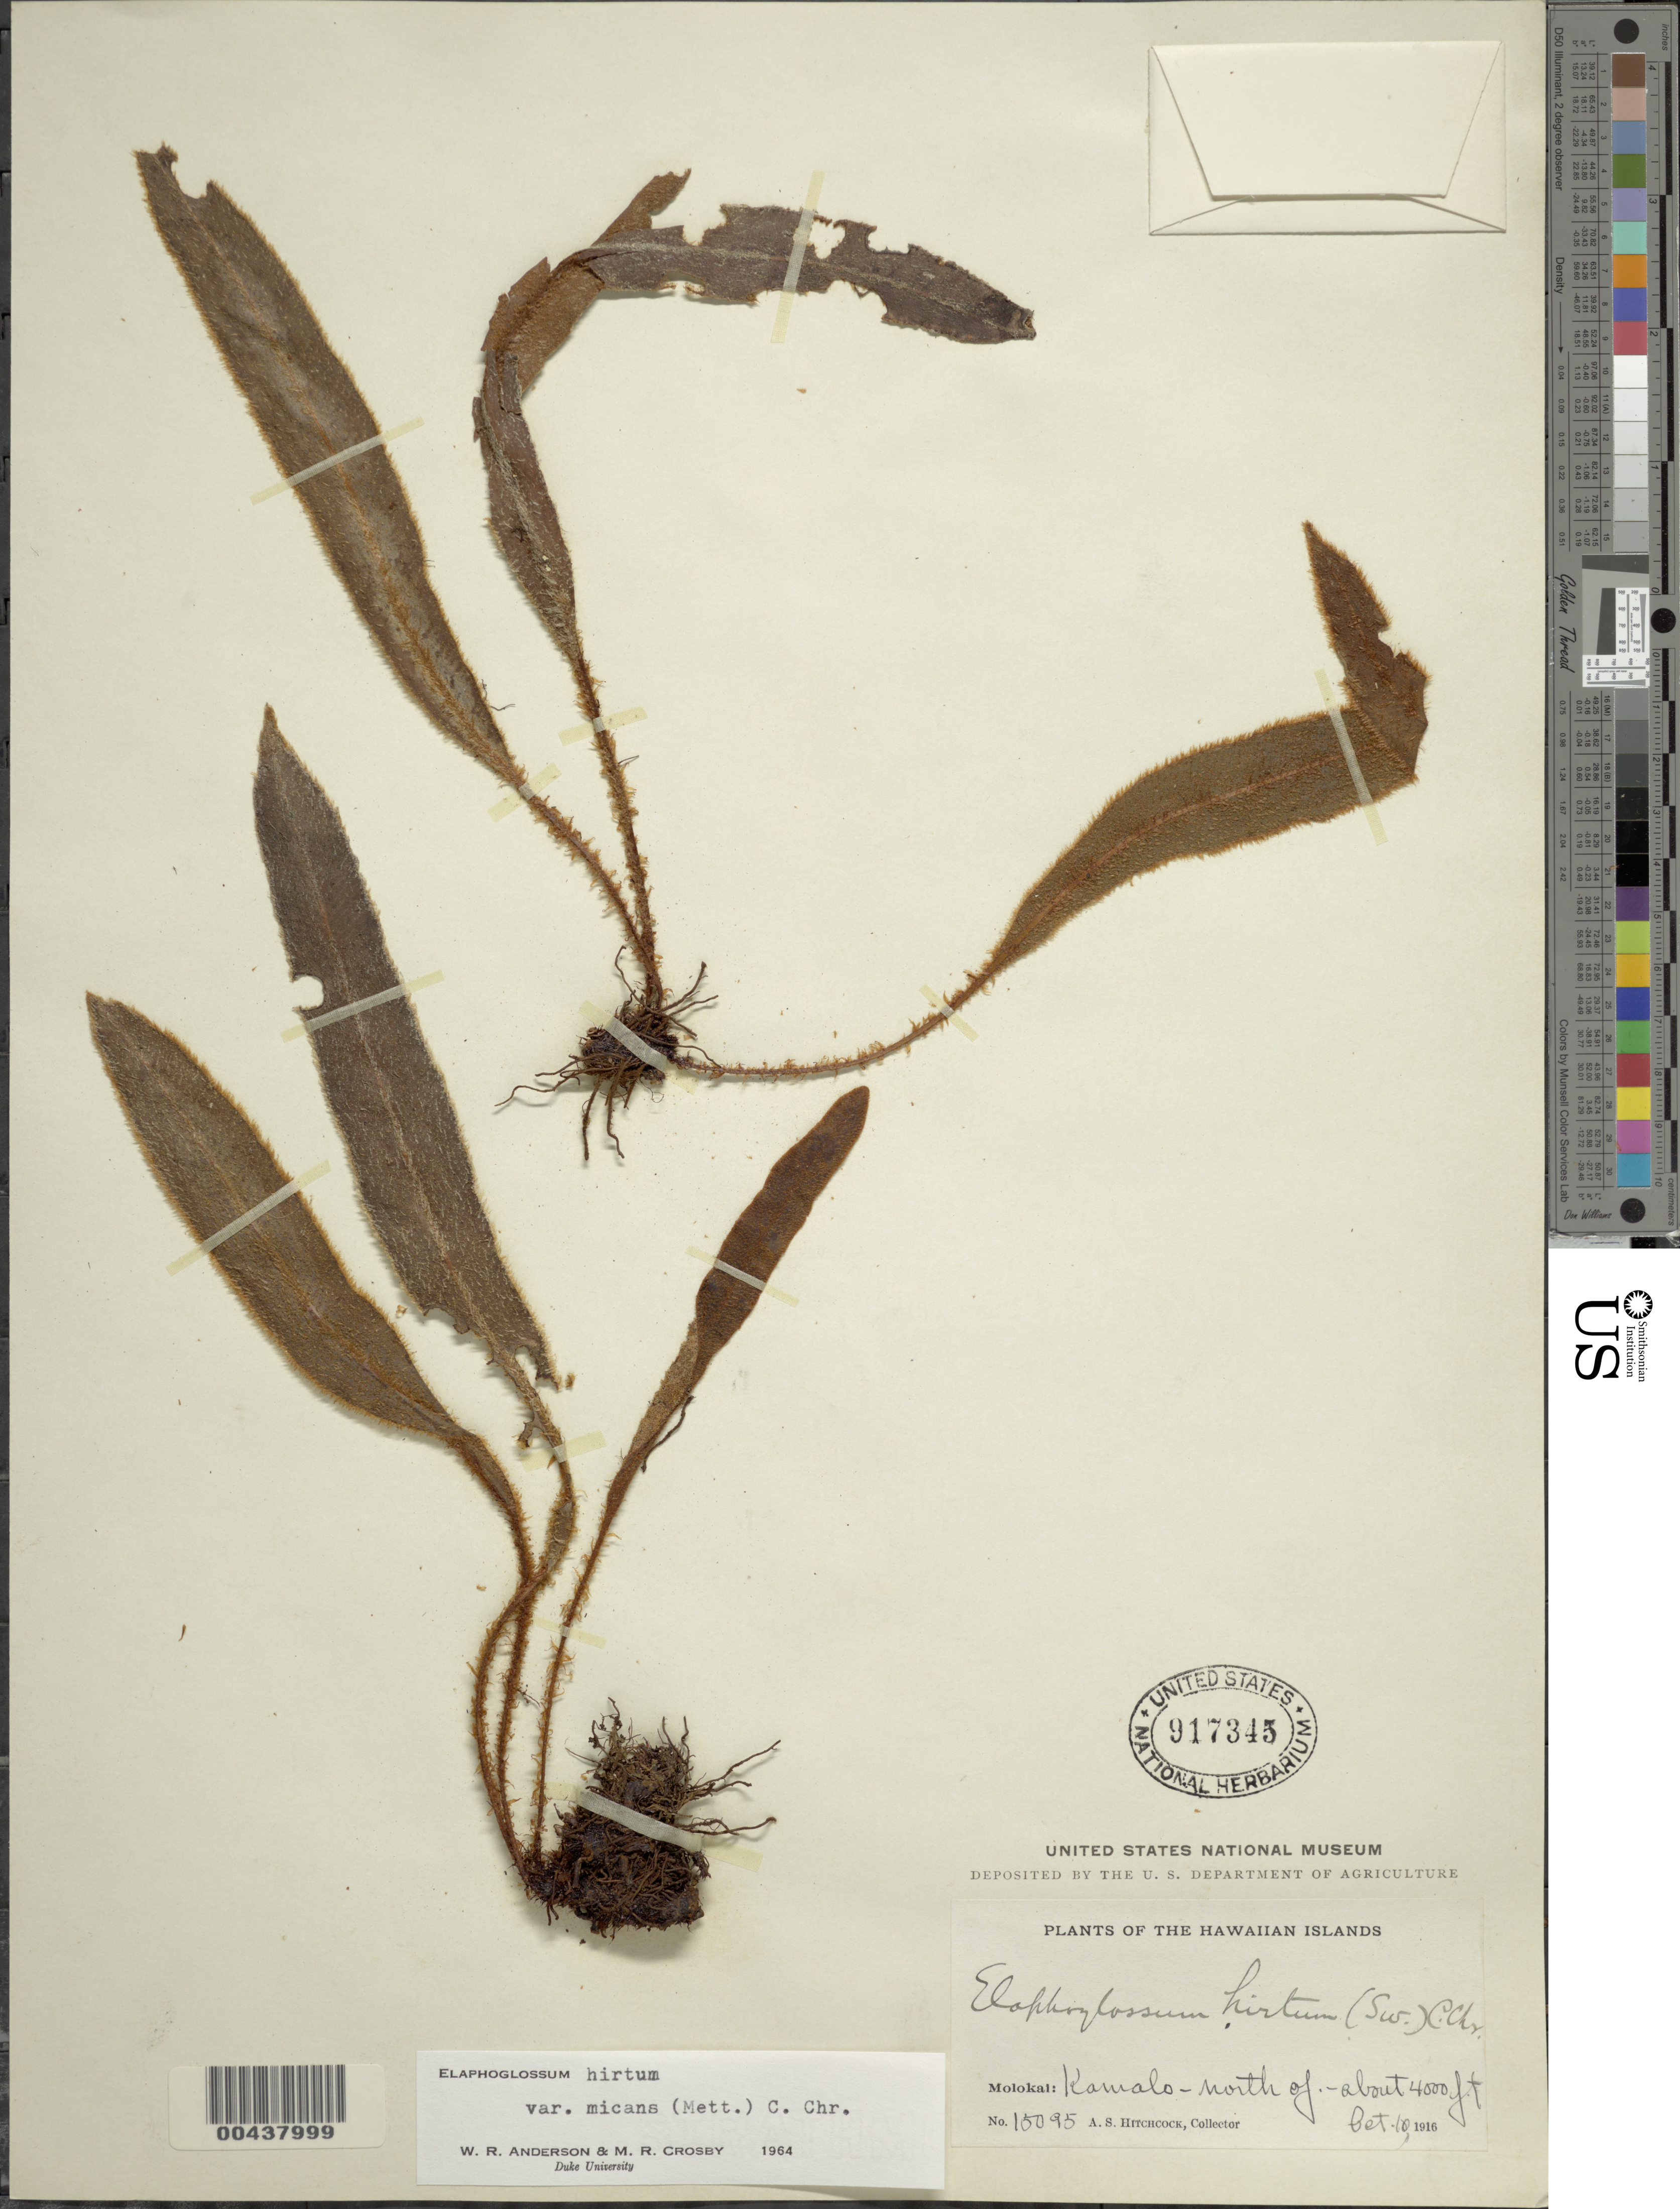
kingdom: Plantae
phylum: Tracheophyta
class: Polypodiopsida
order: Polypodiales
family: Dryopteridaceae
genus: Elaphoglossum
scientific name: Elaphoglossum hirtum var. micans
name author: C. Chr.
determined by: Anderson, W. R.; Crosby, M.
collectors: A. S. Hitchcock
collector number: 15095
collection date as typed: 10 Oct 1916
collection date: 1916-10-10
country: United States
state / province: Hawaii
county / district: Maui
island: Moloka'i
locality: Kamalo - N of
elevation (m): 1219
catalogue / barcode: US 917345